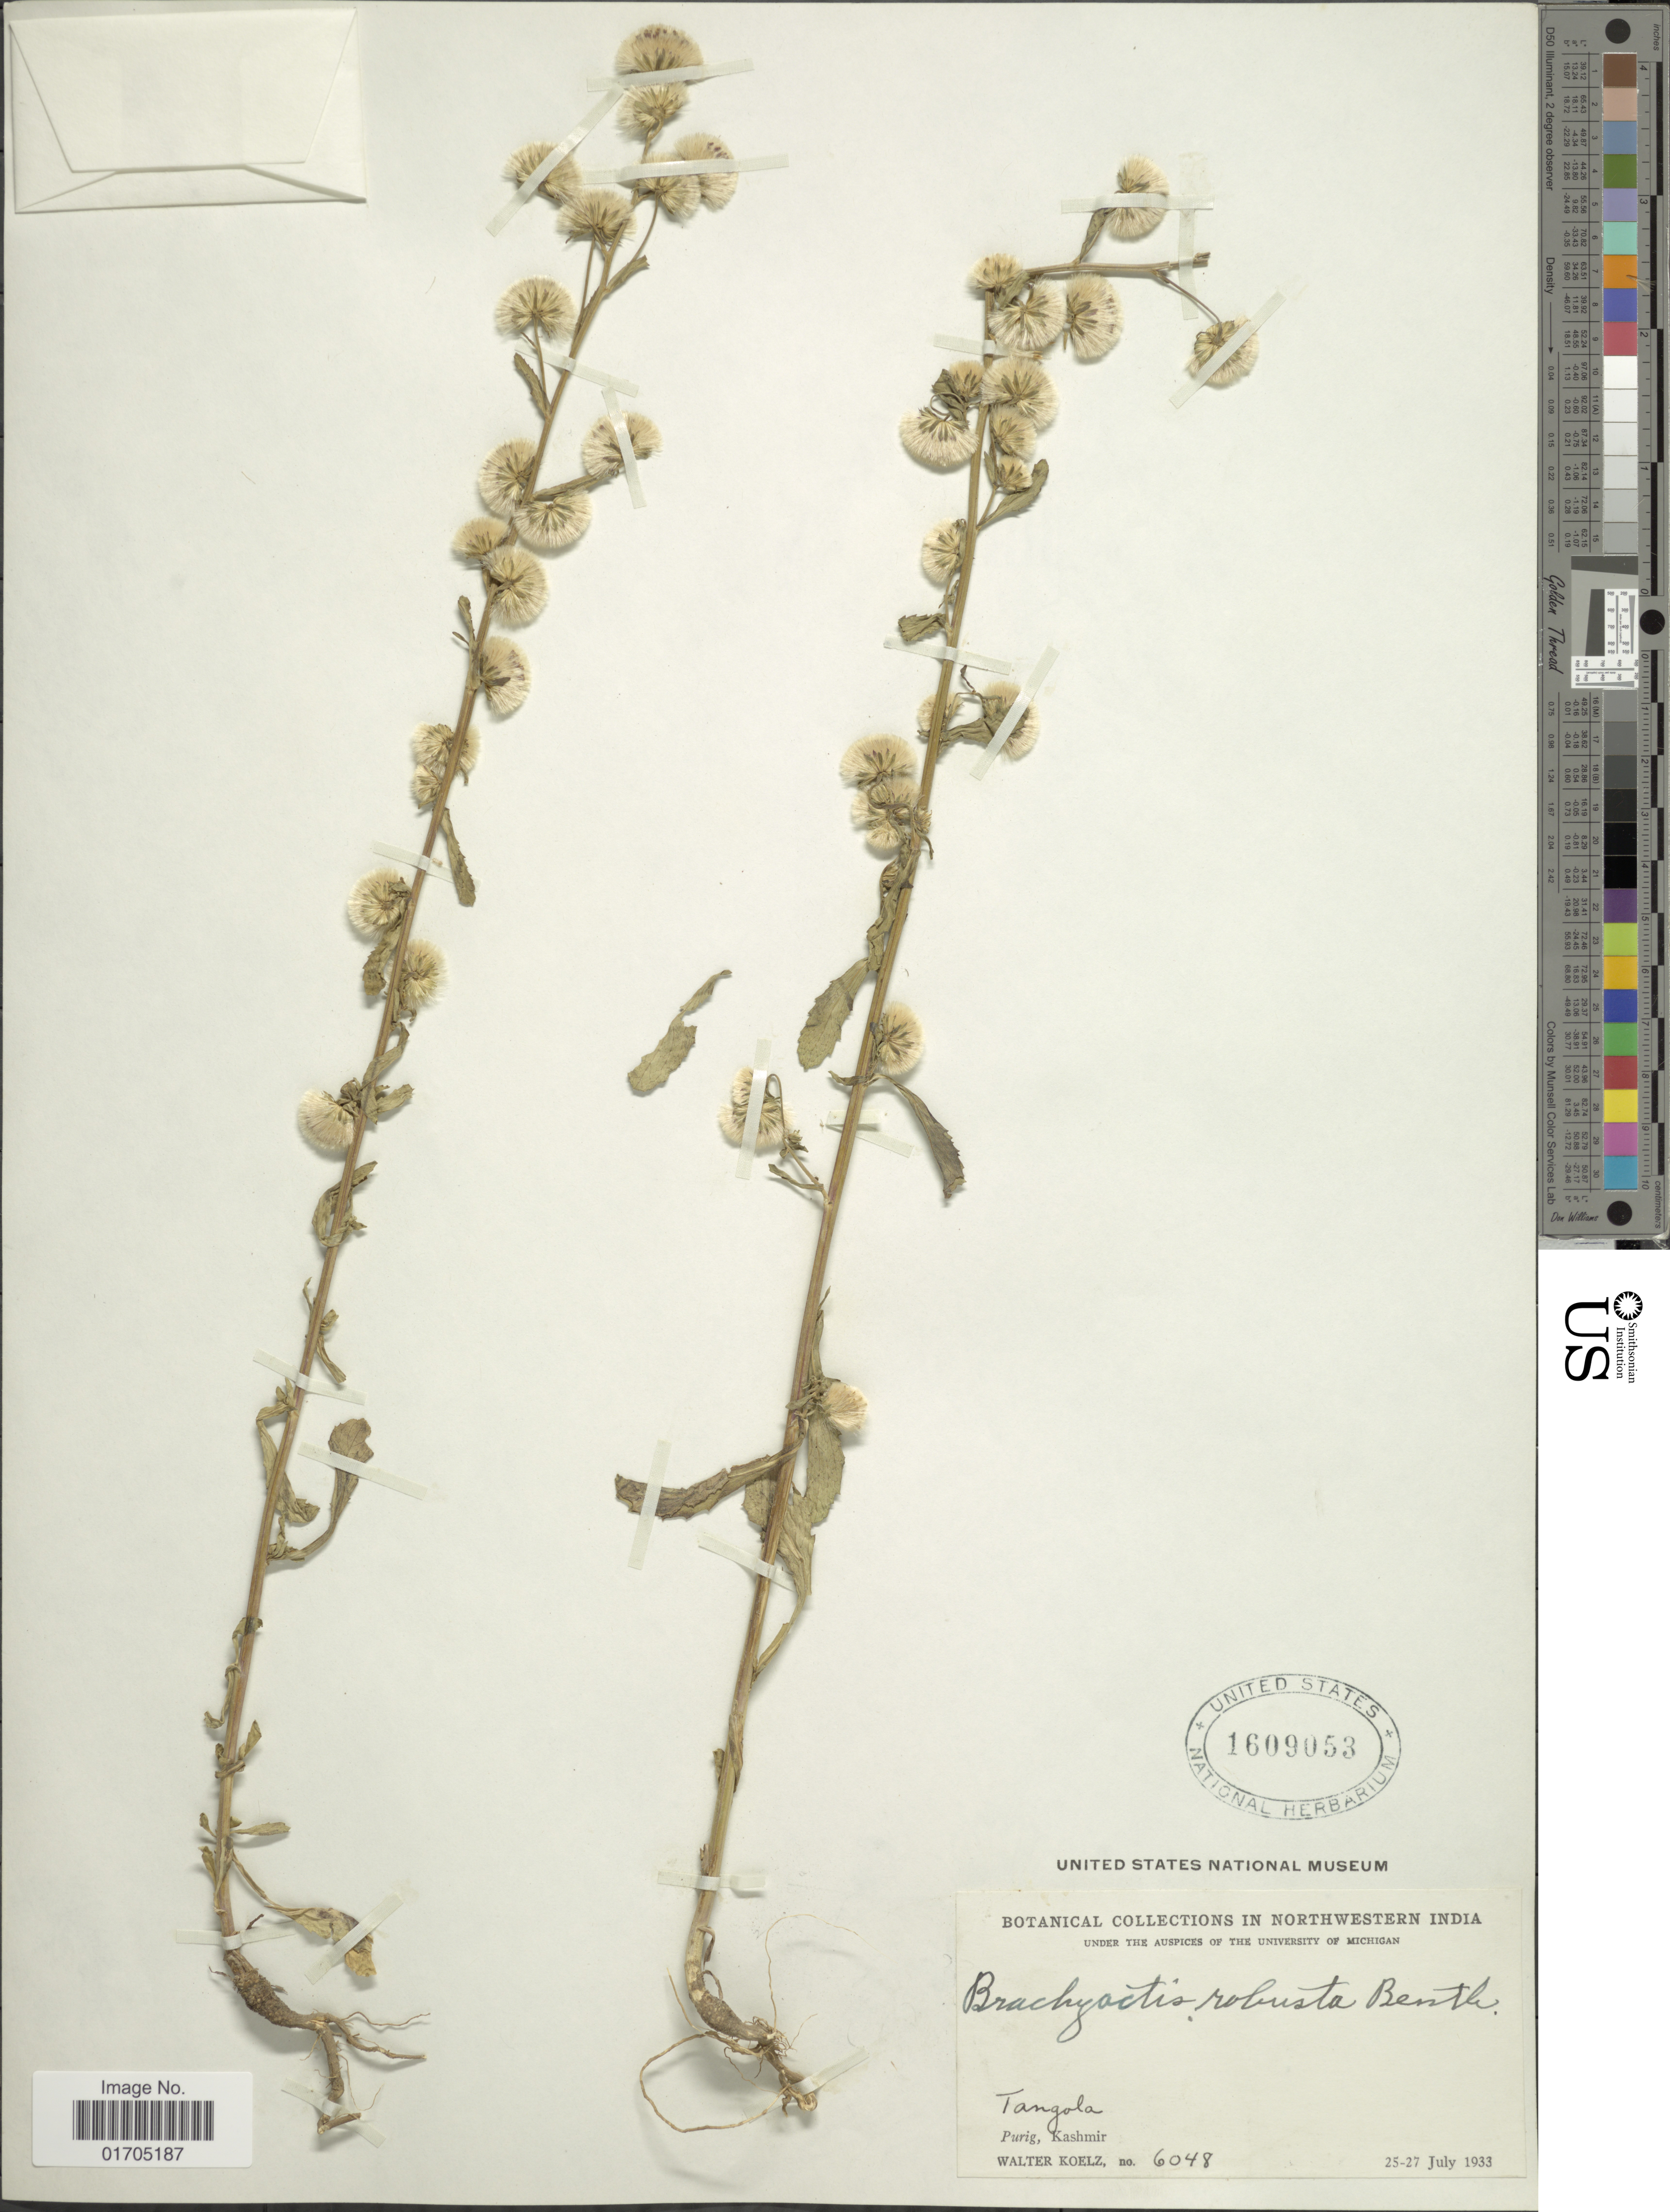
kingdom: Plantae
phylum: Tracheophyta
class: Magnoliopsida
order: Asterales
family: Asteraceae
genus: Brachyactis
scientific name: Brachyactis robusta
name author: Benth. in Hook.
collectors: W. N. Koelz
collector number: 6048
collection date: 1933-07-25/1933-07-27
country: India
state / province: Jammu and Kashmir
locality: Northwestern India, Tangola, Purig, Kashmir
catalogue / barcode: US 1609053